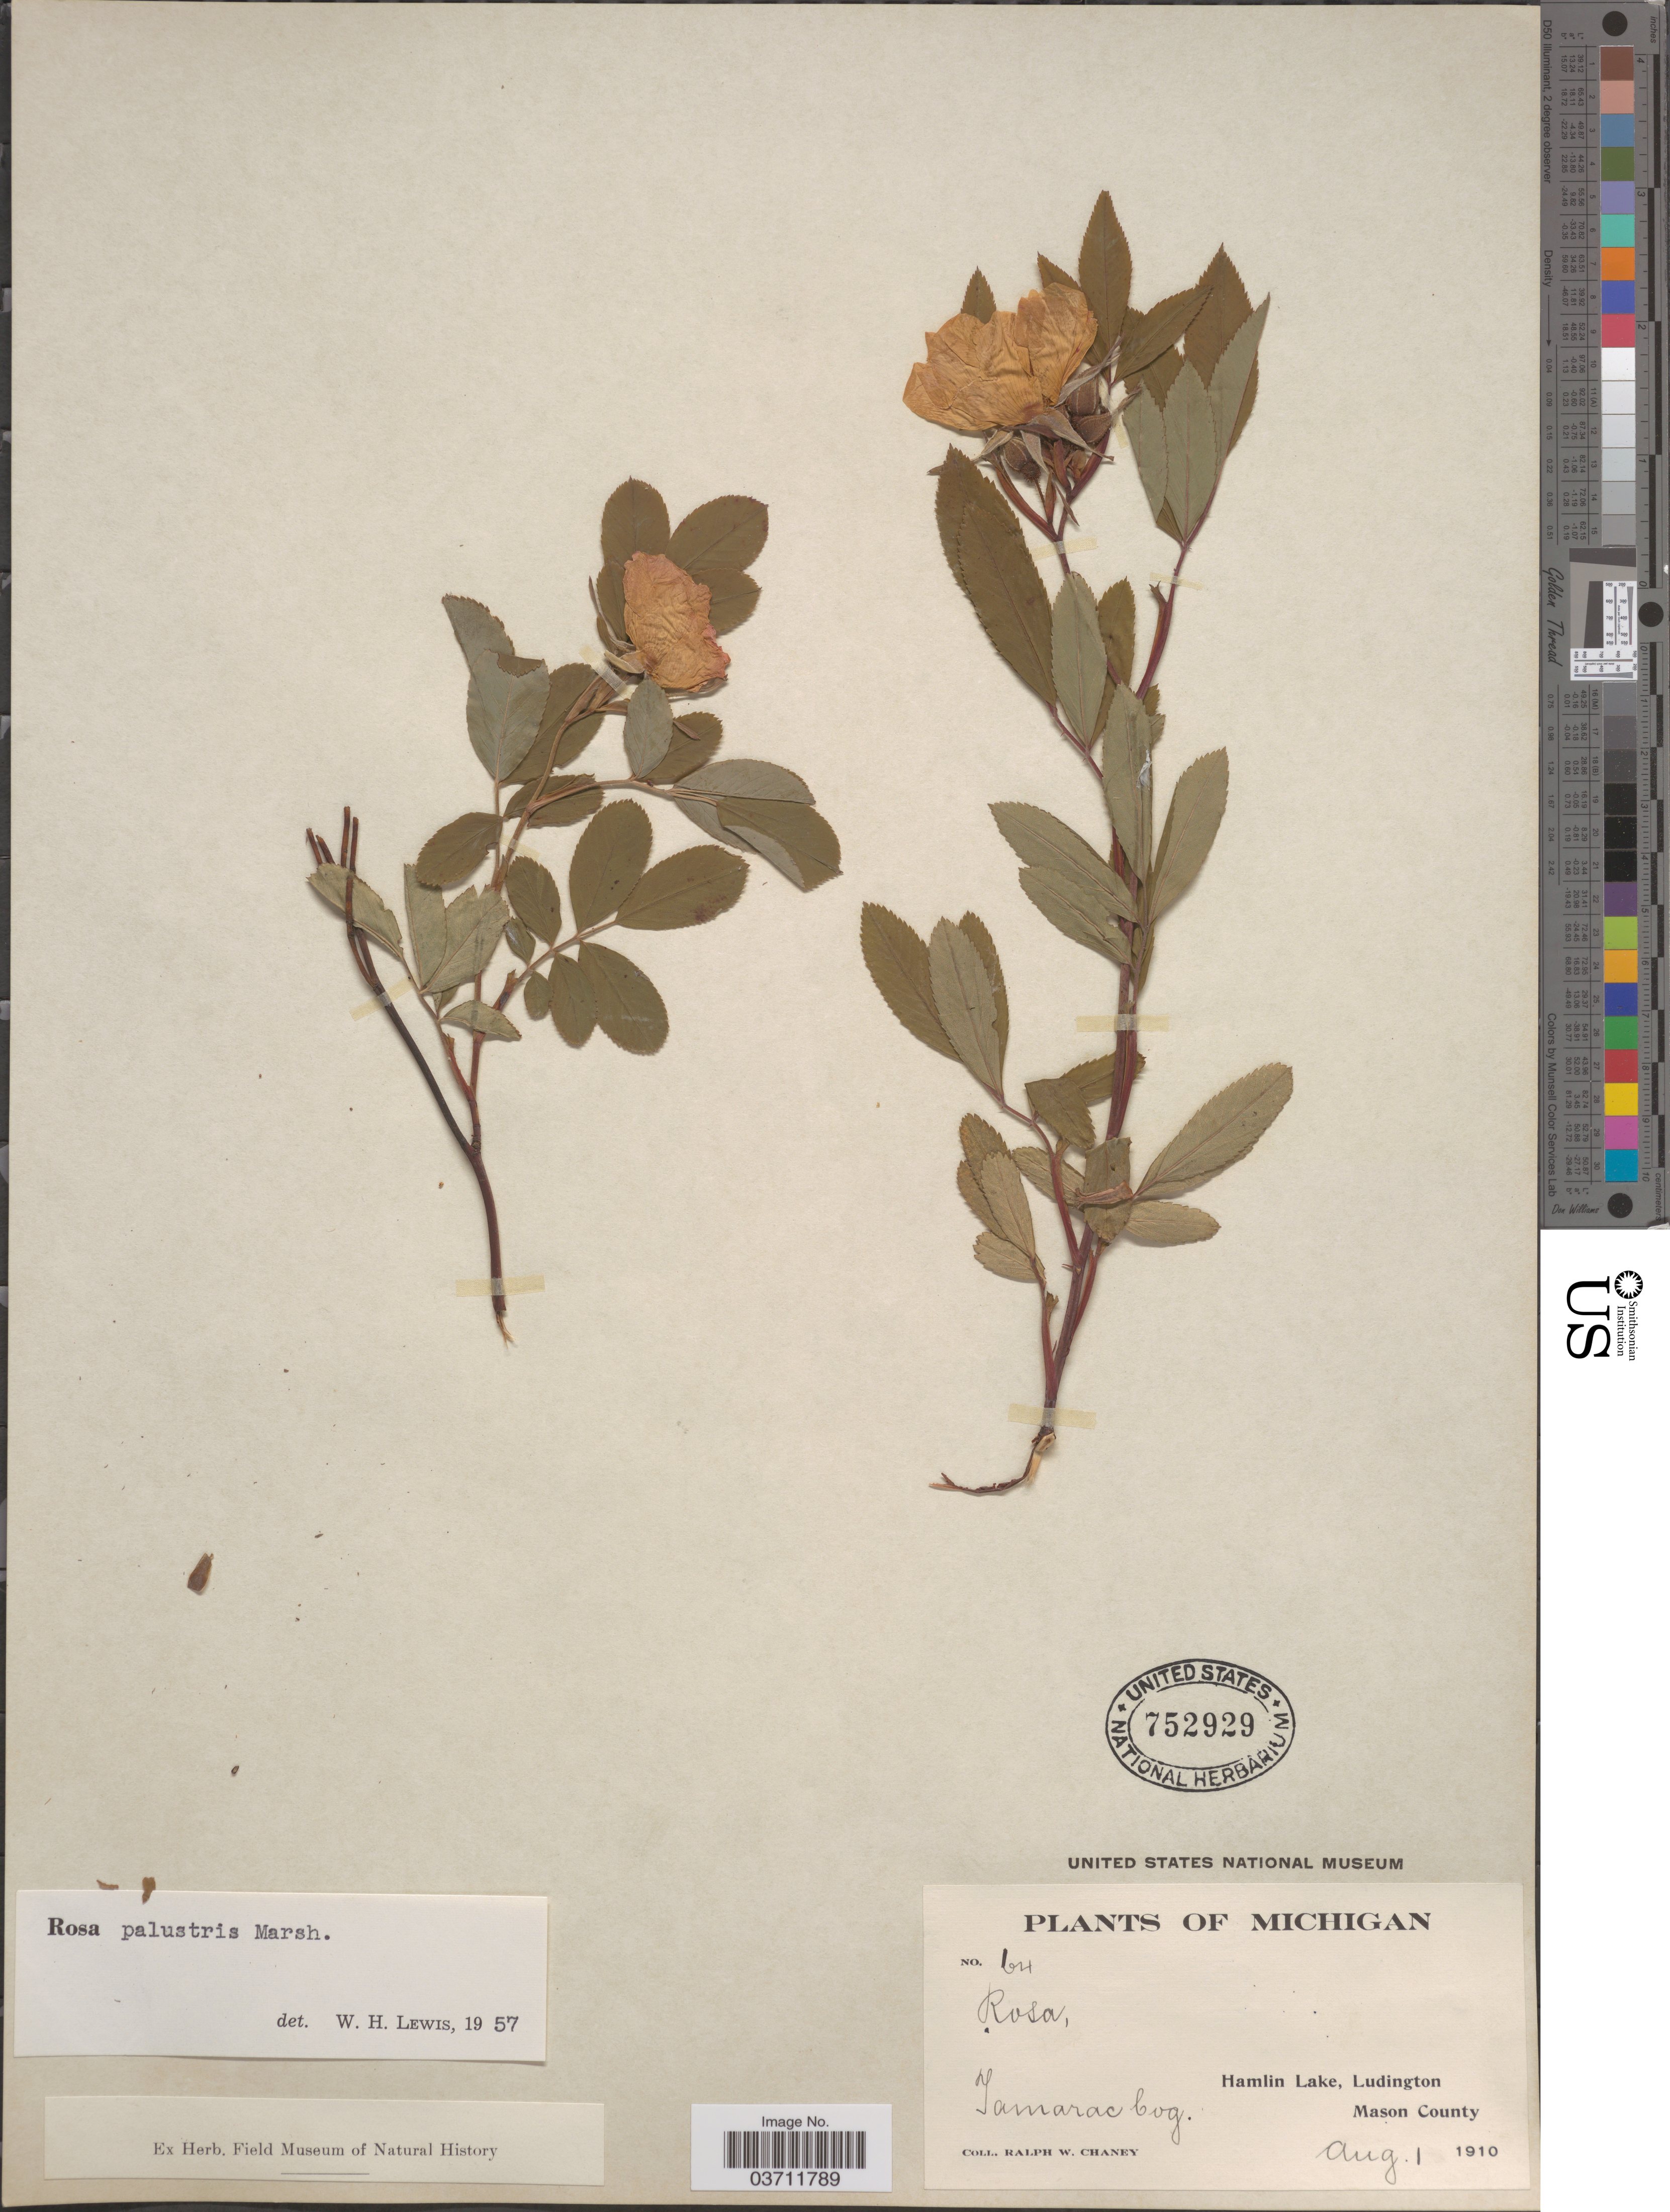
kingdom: Plantae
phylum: Tracheophyta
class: Magnoliopsida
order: Rosales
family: Rosaceae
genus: Rosa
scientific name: Rosa palustris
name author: Marshall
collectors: R. Chaney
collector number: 64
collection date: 1910-08-01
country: United States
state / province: Michigan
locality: Tamarac bog. Hamlin Lake, Ludington, Mason County.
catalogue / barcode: US 752929